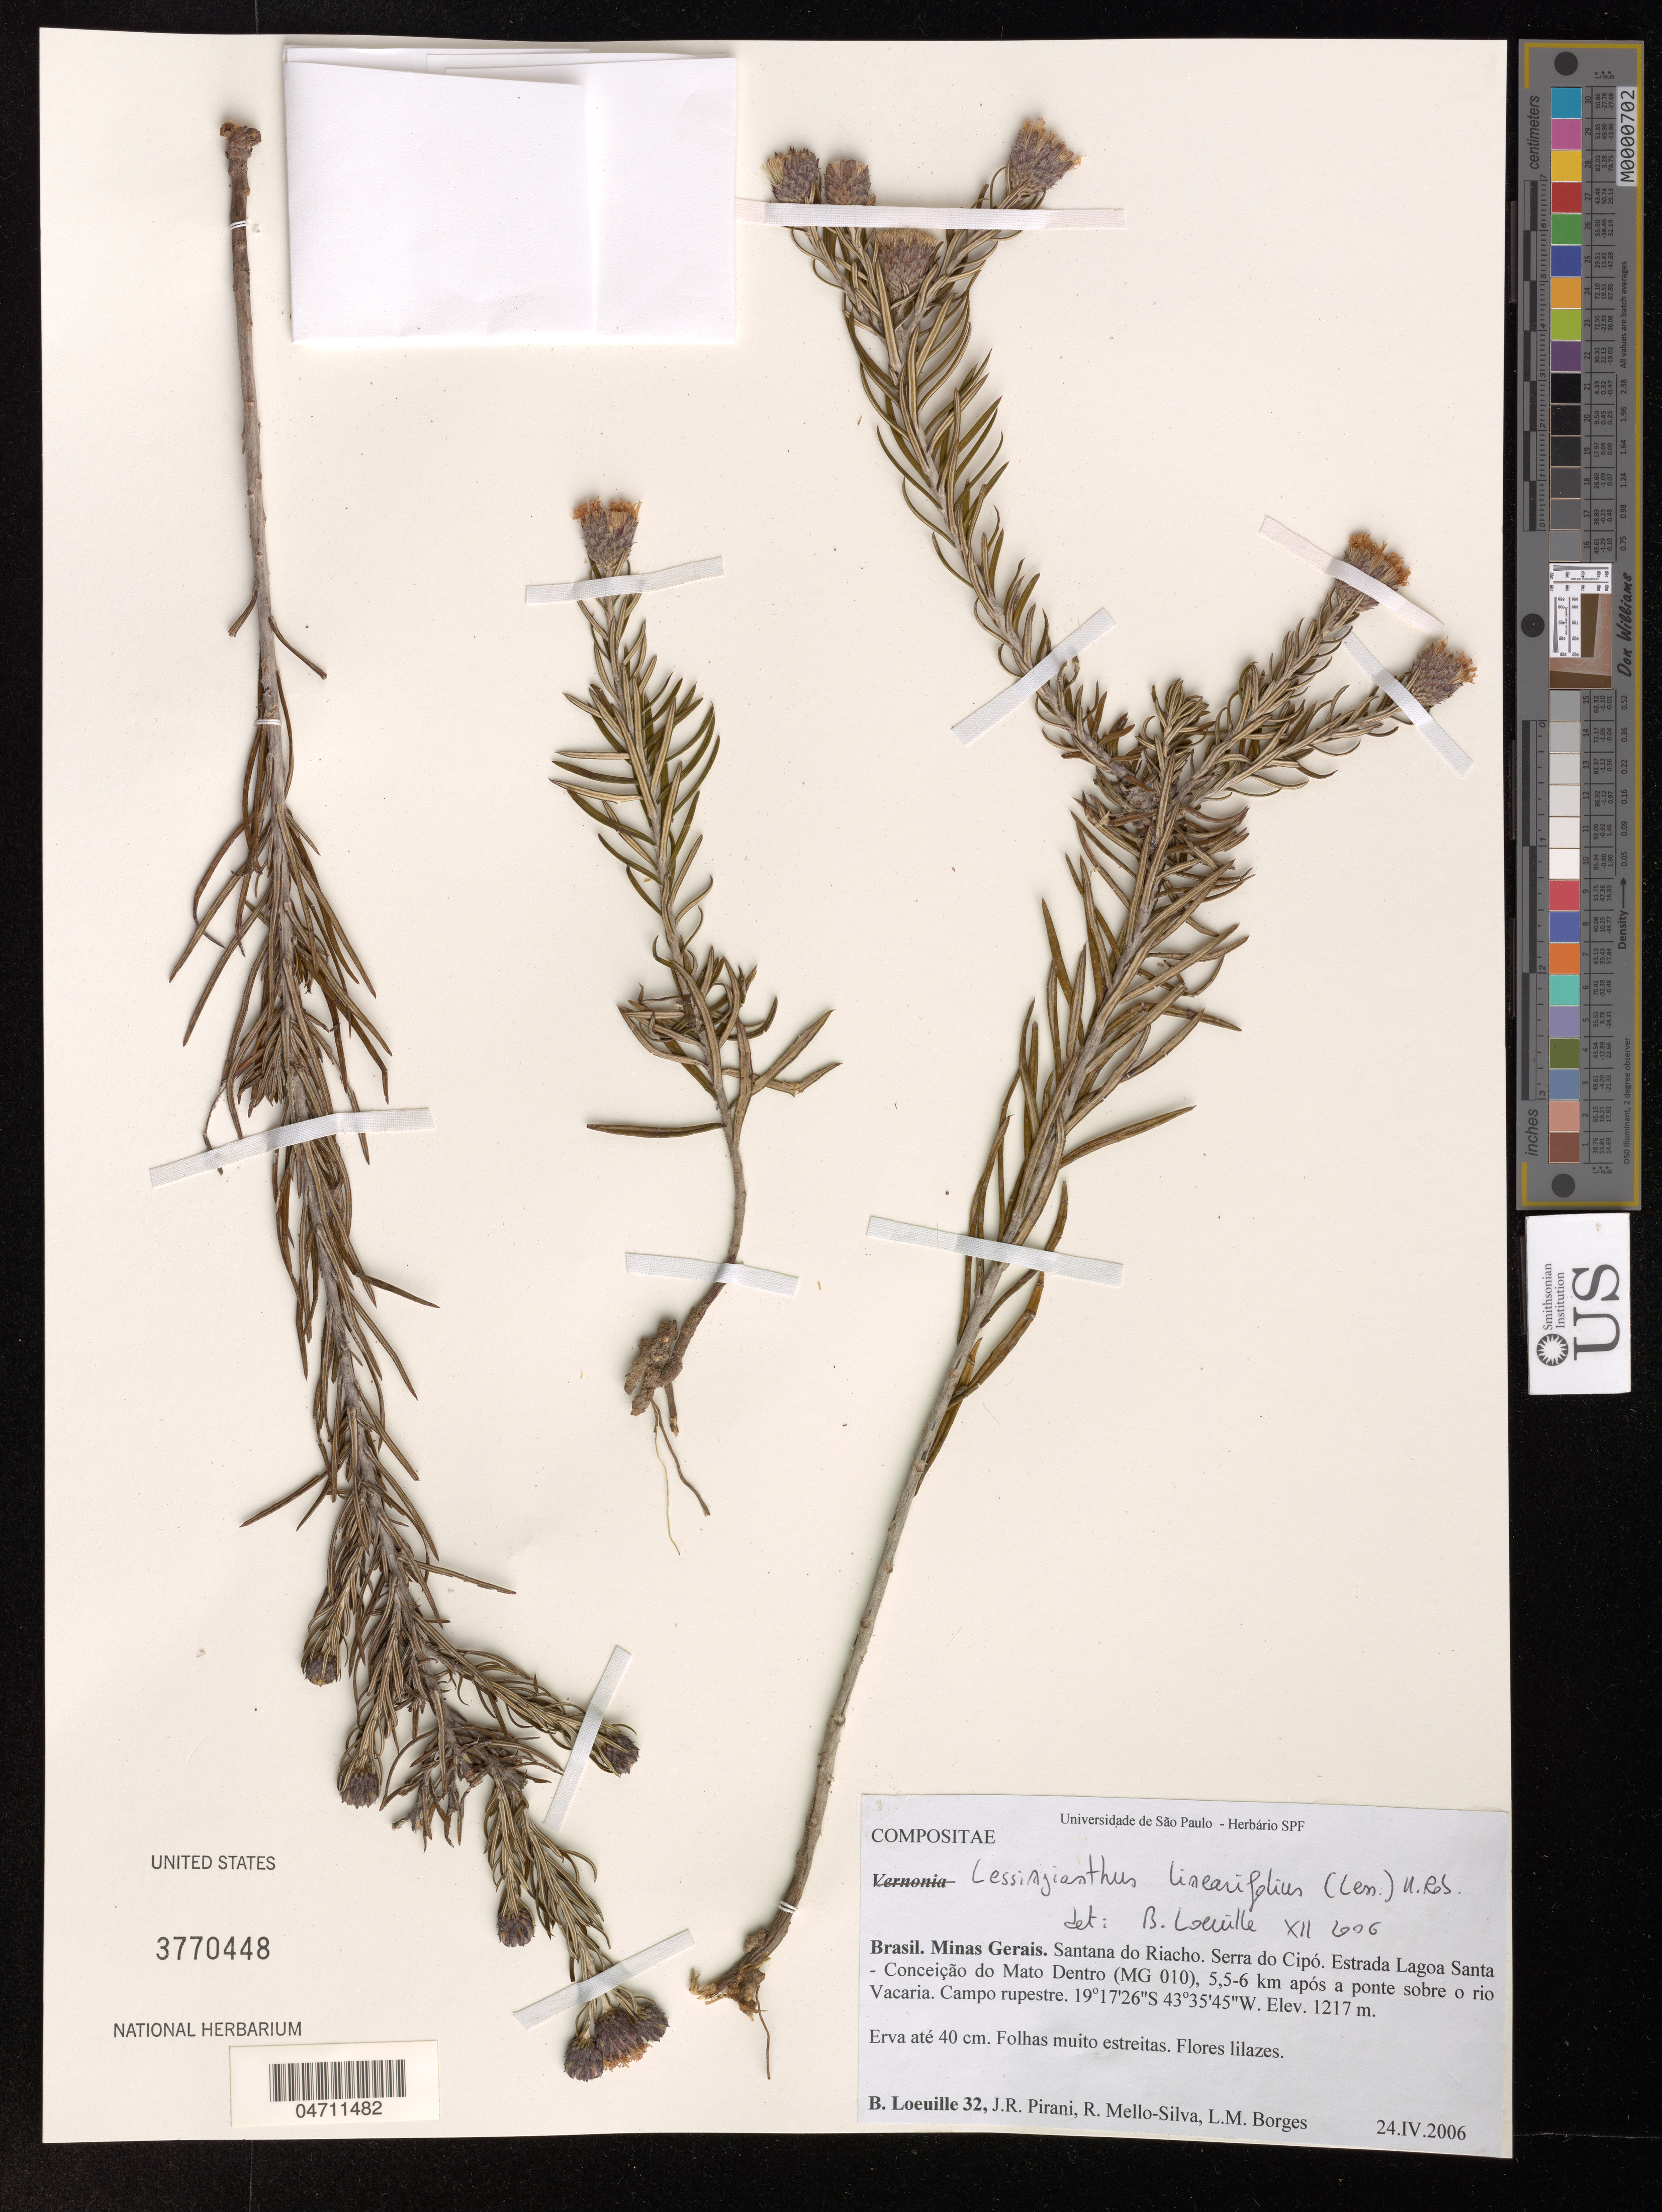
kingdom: Plantae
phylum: Tracheophyta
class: Magnoliopsida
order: Asterales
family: Asteraceae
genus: Lessingianthus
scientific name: Lessingianthus linearis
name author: (Spreng.) H. Rob.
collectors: B. Loeuille, J. Pirani & R. Mello-Silva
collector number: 32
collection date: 2006-04-24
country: Brazil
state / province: Minas Gerais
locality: Santana do Riacho. Serra do Cipó. Estrada Lagoa Santa - Conceição do Mato Dentro (MG 010), 5,5-6 km após a ponte sobre o rio Vacaria.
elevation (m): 1217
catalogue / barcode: US 3770448